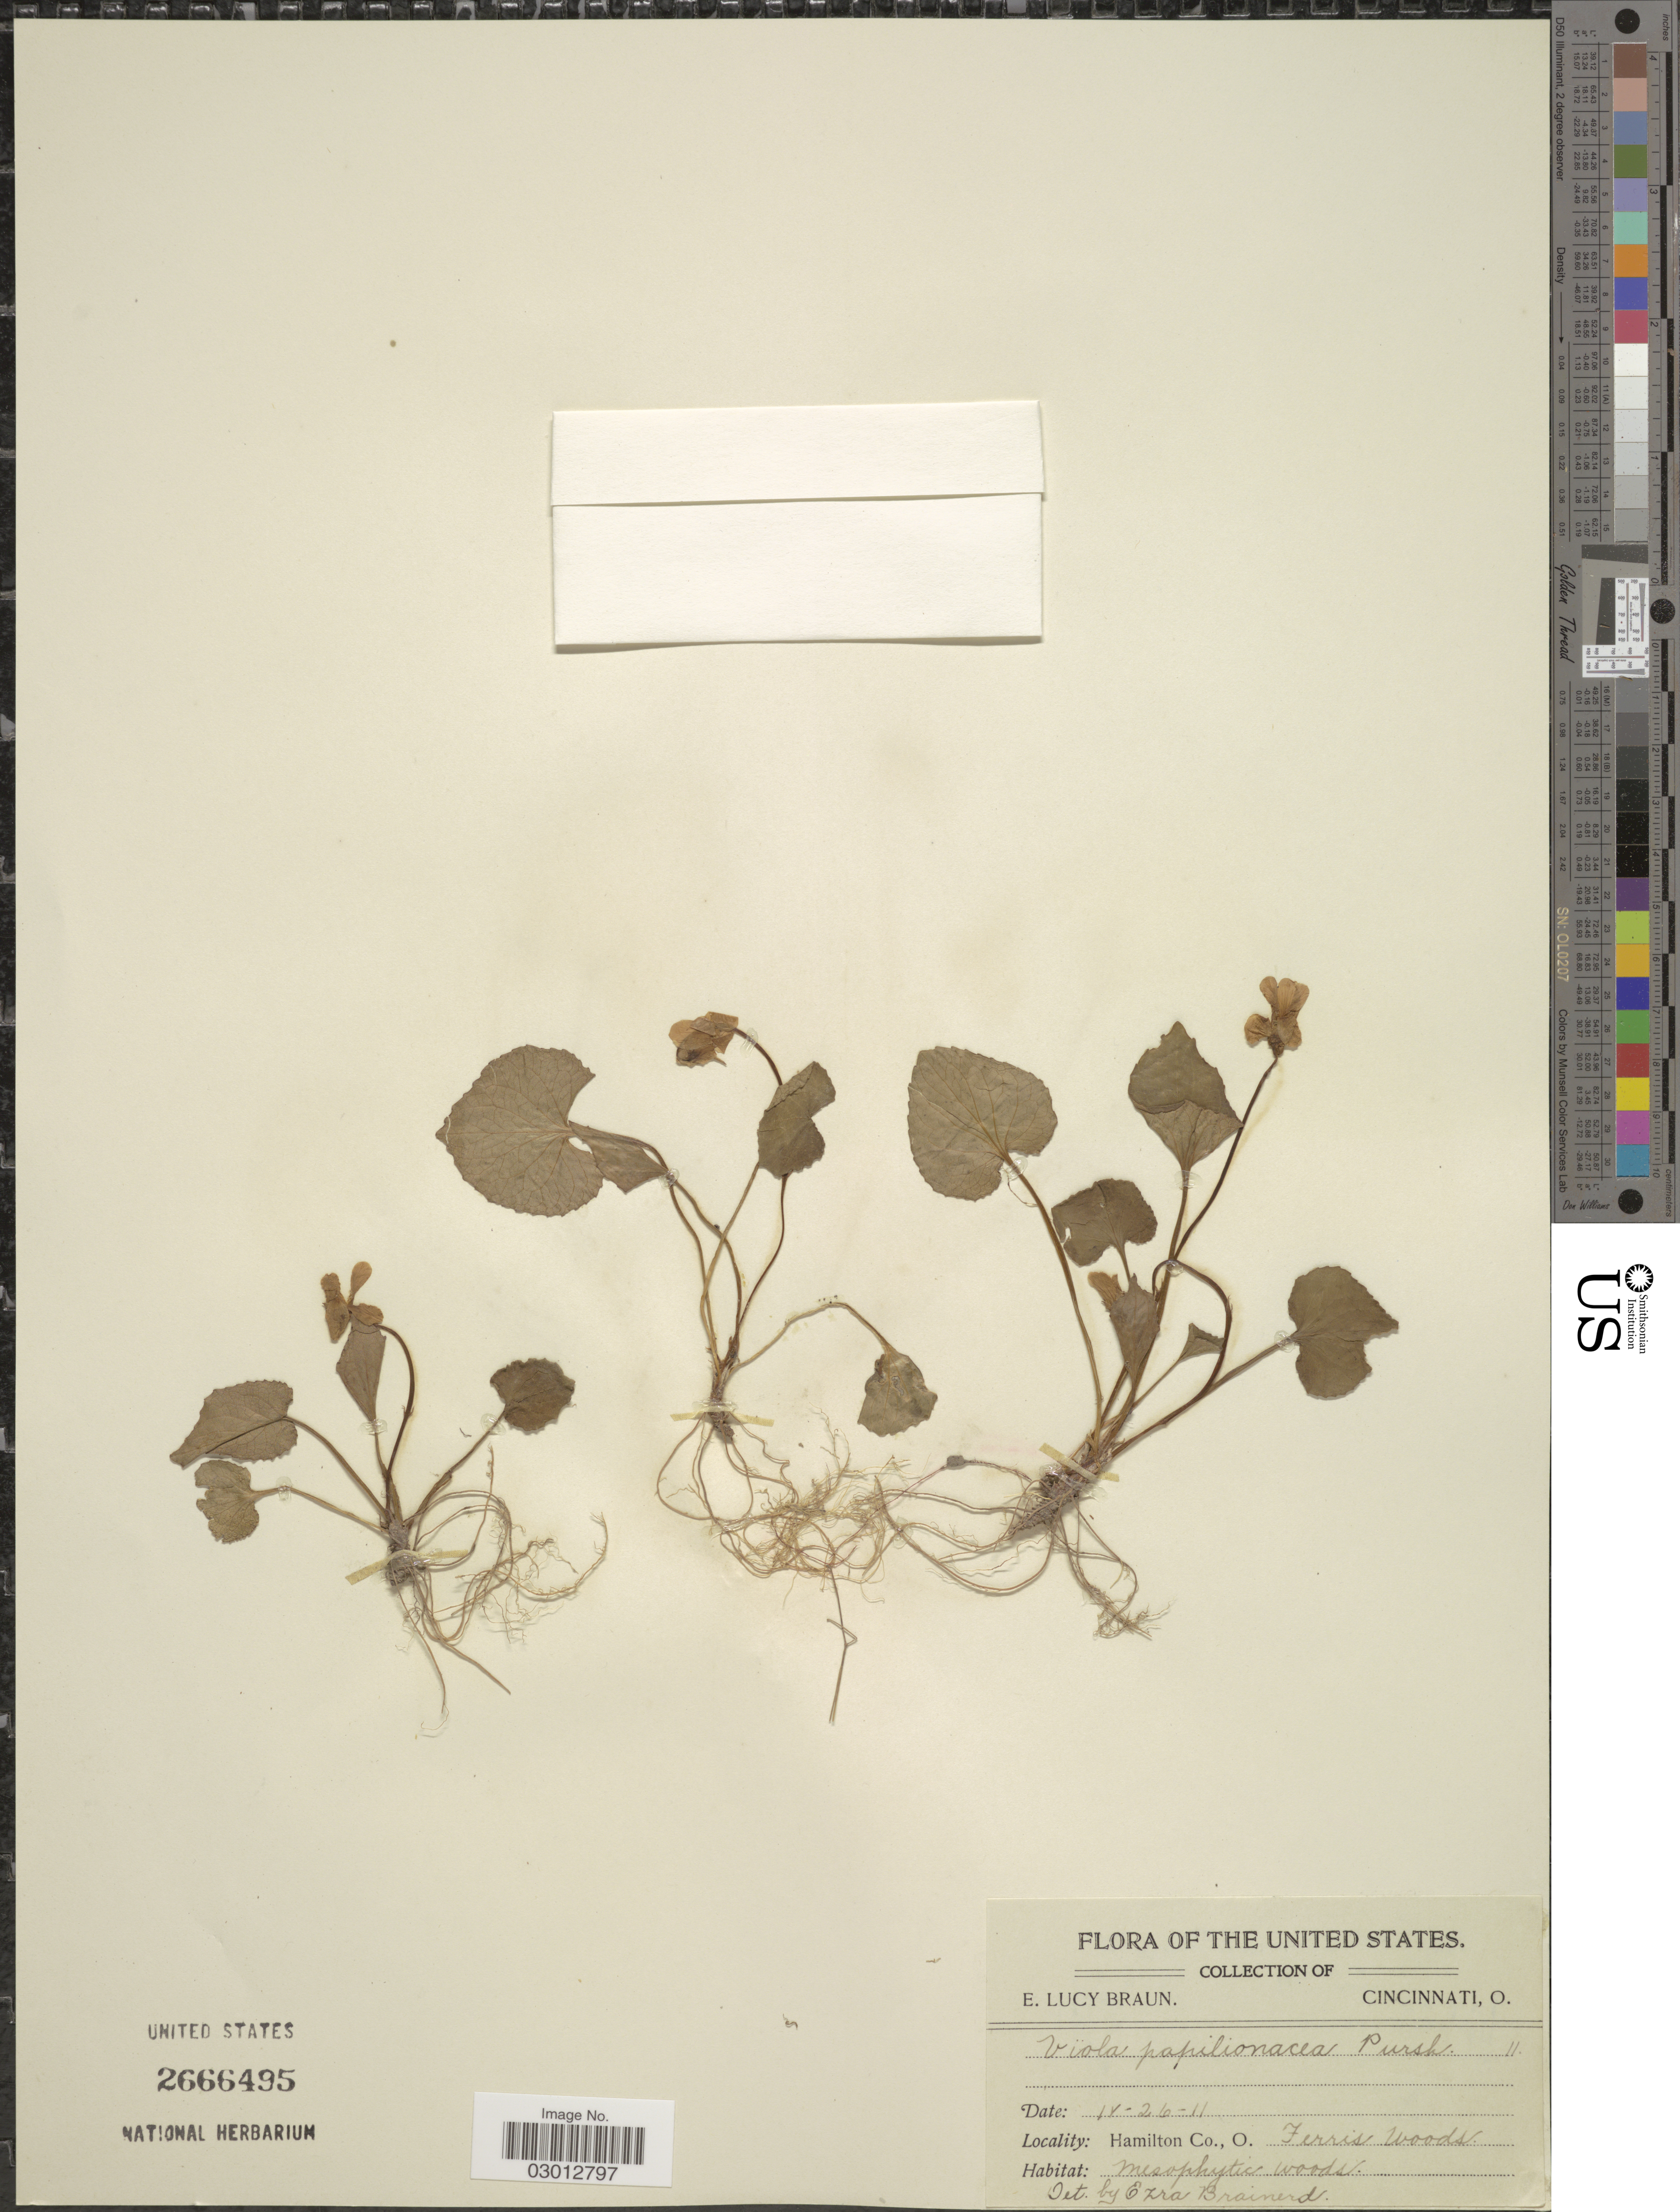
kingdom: Plantae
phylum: Tracheophyta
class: Magnoliopsida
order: Malpighiales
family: Violaceae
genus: Viola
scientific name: Viola papilionacea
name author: Pursh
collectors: E. L. Braun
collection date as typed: Transcribed d/m/y: 26/4/11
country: United States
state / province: Ohio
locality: Hamilton Co., O. Ferris Woods.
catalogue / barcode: US 2666495